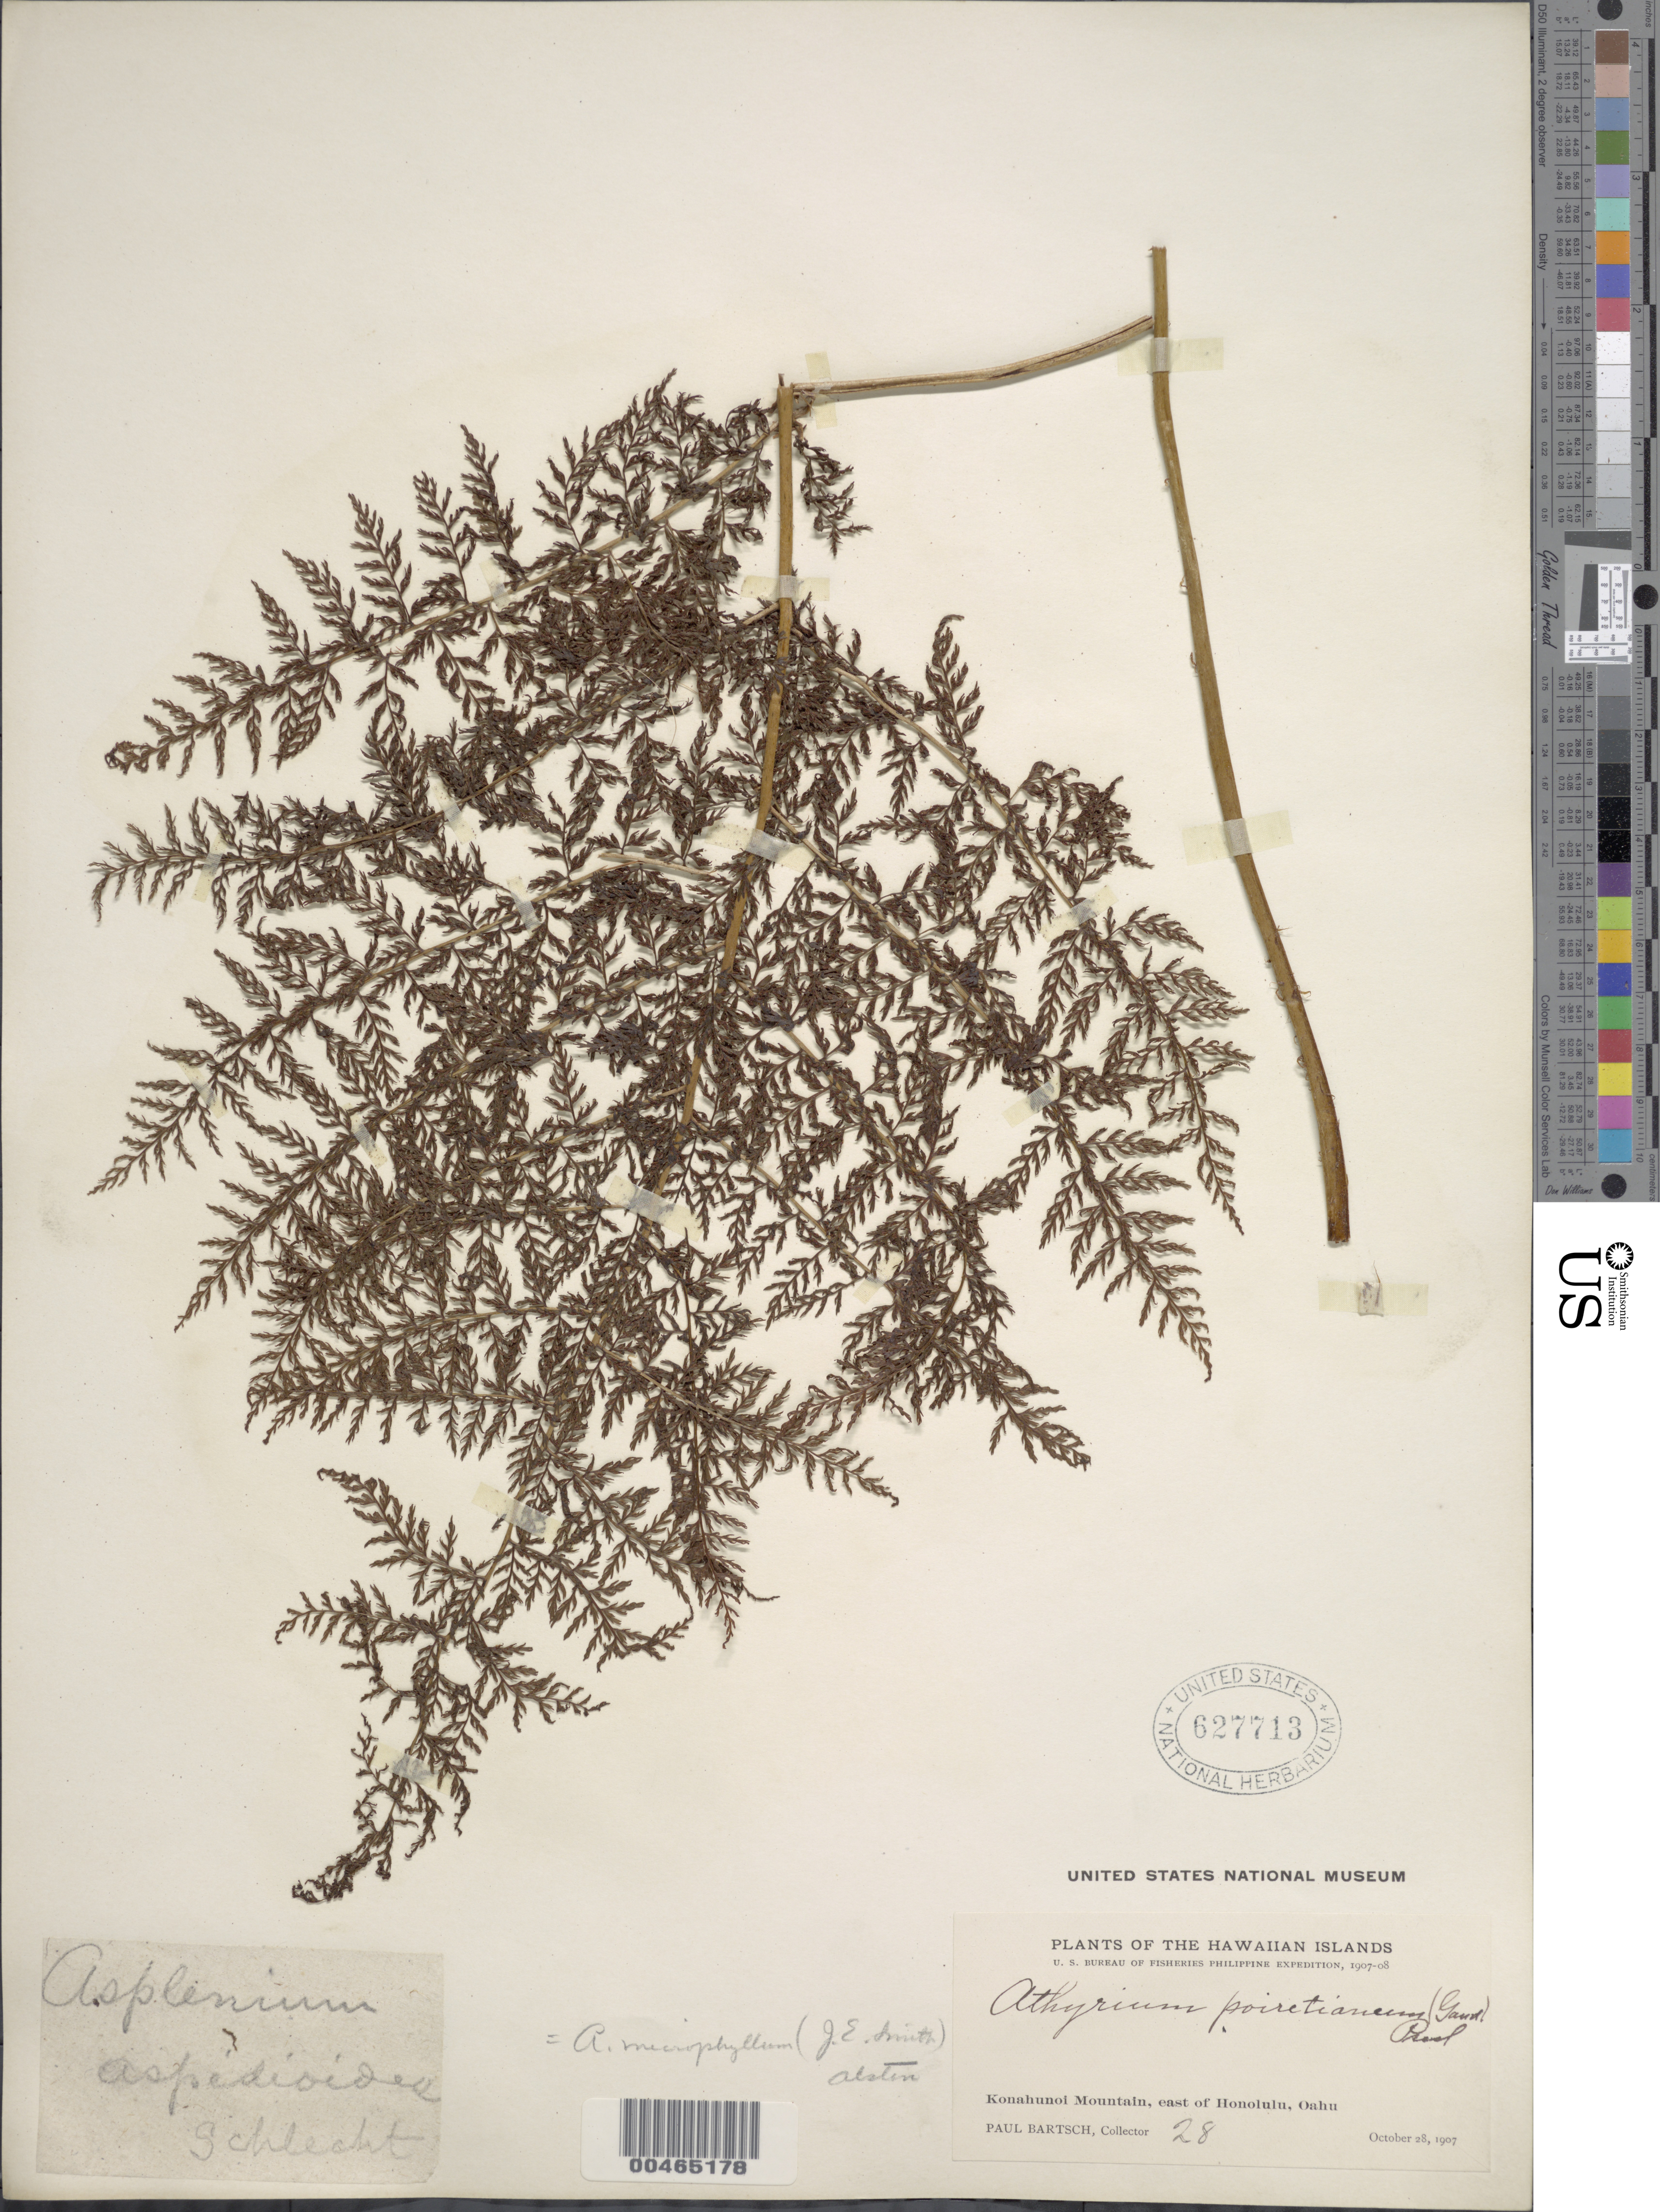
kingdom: Plantae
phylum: Tracheophyta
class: Polypodiopsida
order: Polypodiales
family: Athyriaceae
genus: Athyrium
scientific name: Athyrium microphyllum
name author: (Sm.) Alston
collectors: P. Bartsch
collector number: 28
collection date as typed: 28 Oct 1907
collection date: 1907-10-28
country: United States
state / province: Hawaii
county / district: Honolulu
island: Oahu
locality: Konahunoi Mountain, E of Honolulu, Oahu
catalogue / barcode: US 627713